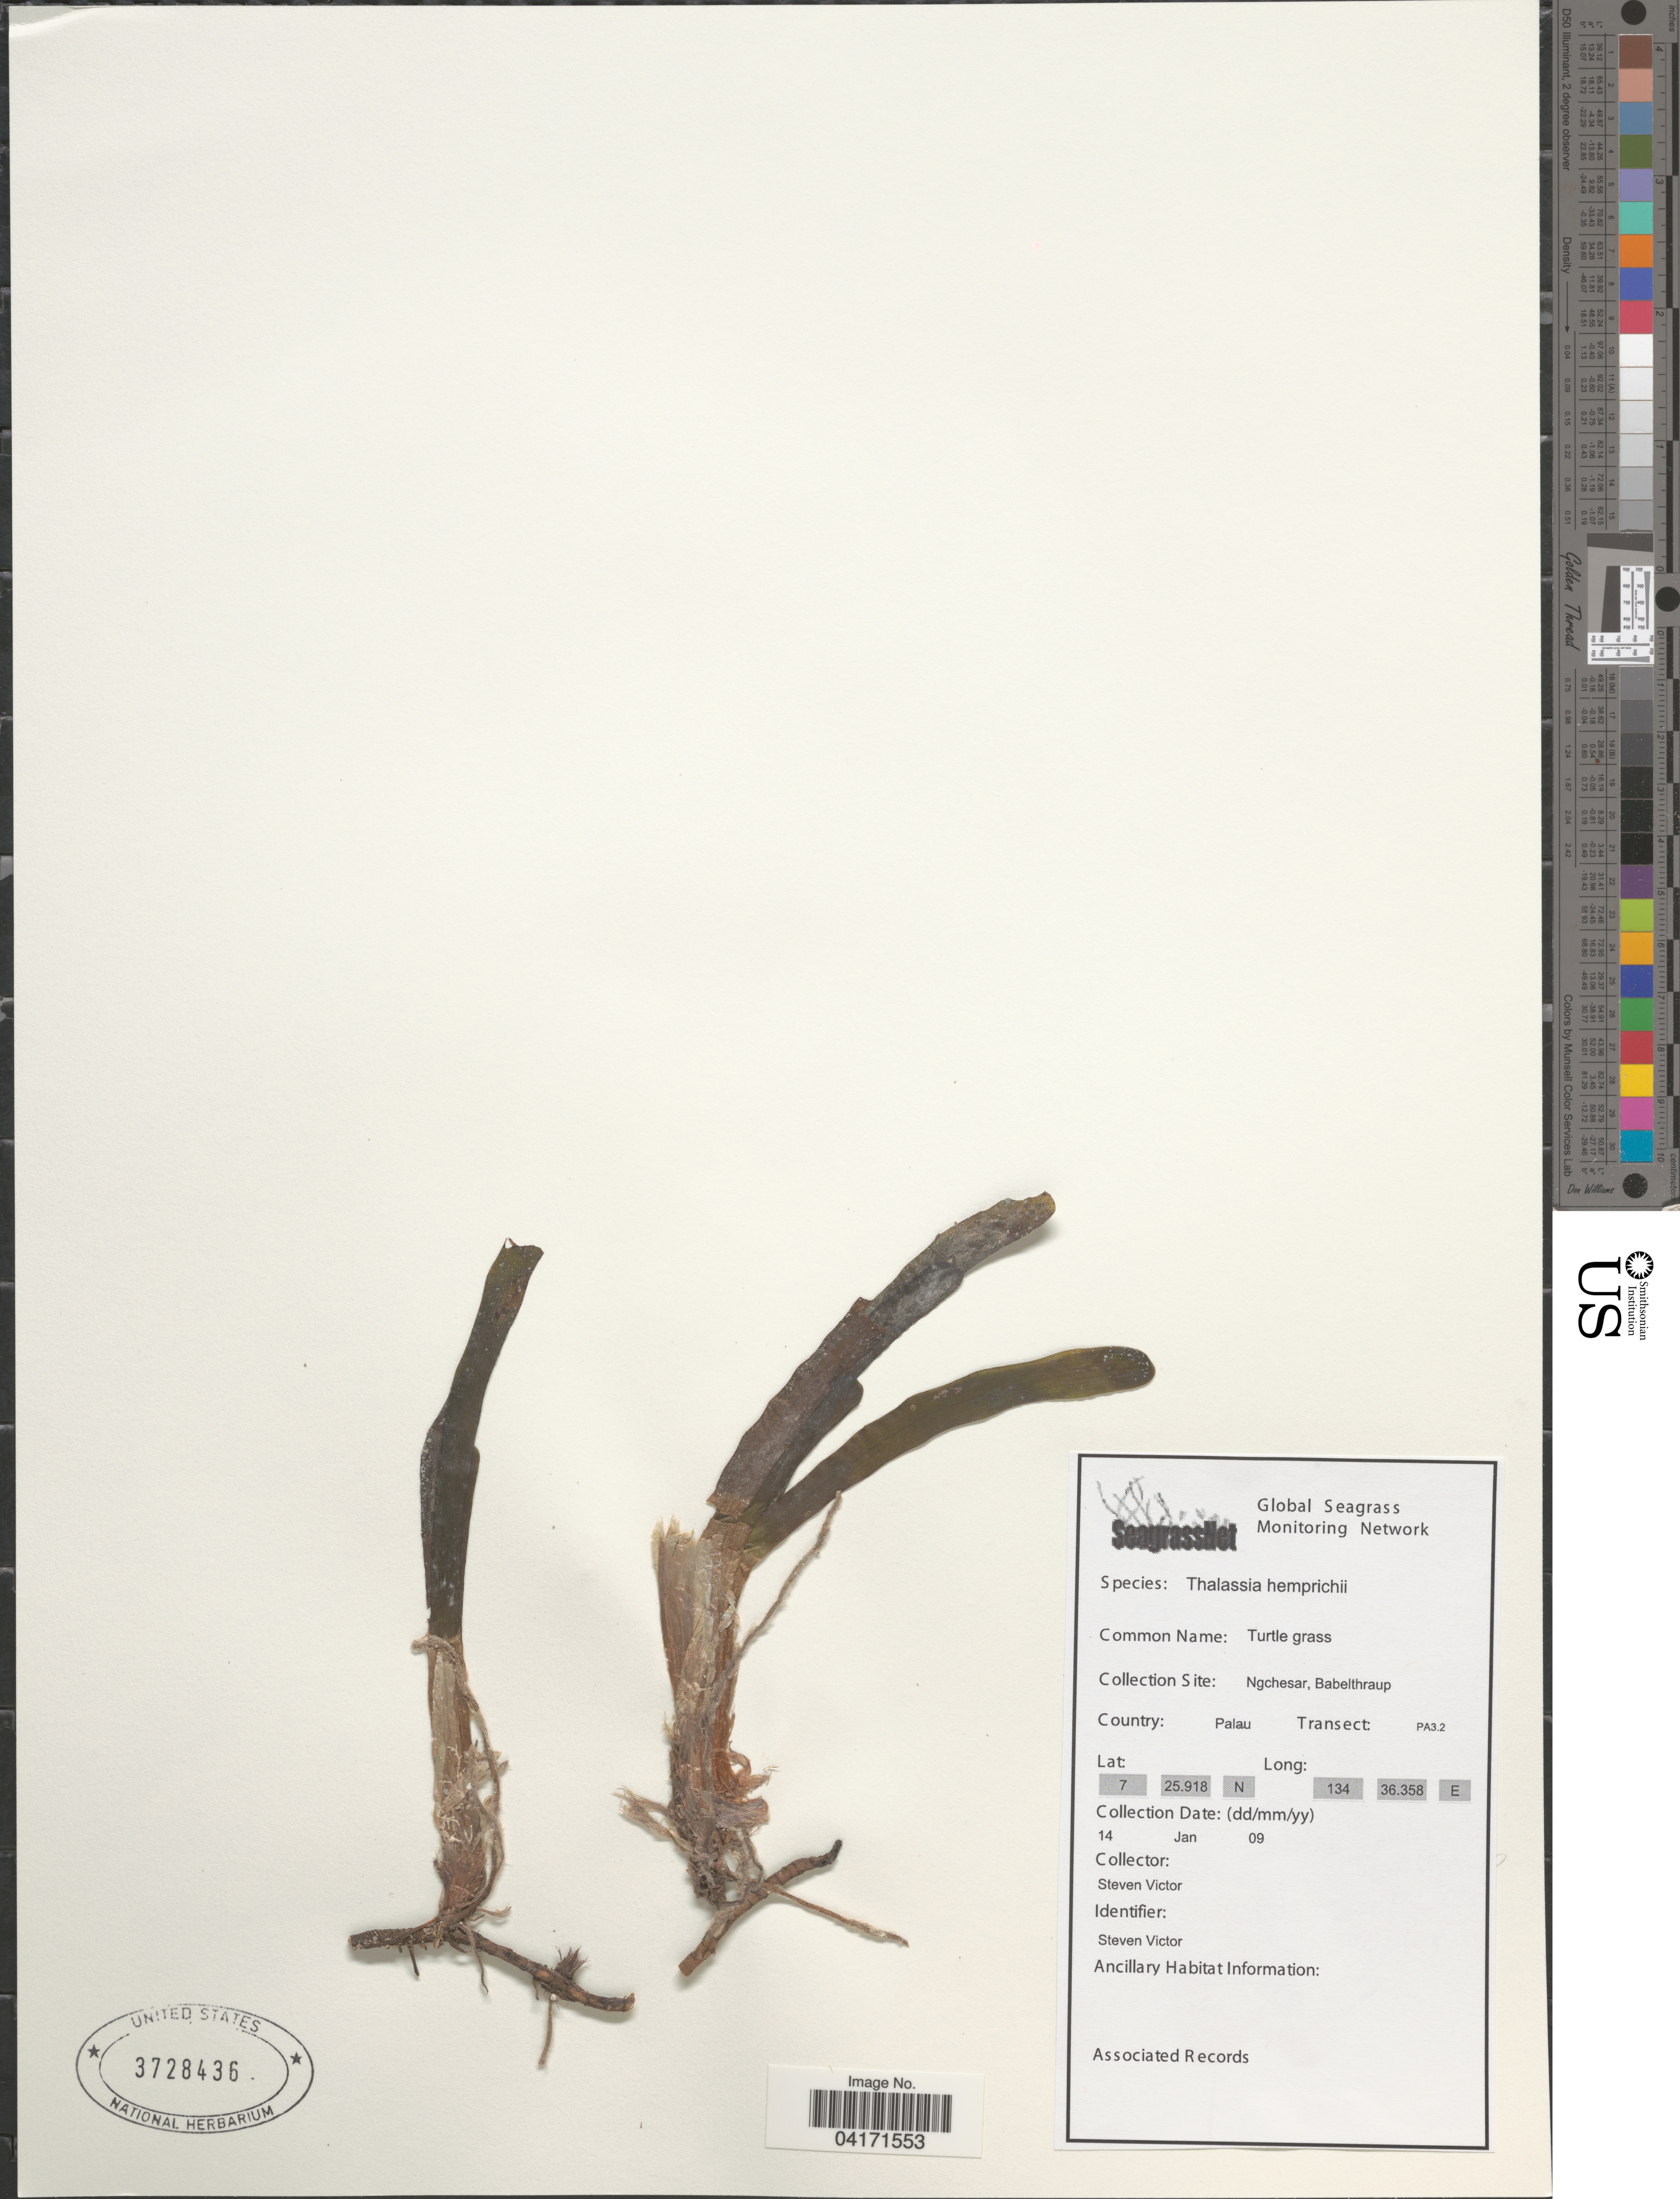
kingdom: Plantae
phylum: Tracheophyta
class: Liliopsida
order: Alismatales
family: Hydrocharitaceae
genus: Thalassia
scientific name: Thalassia hemprichii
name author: Asch.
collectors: S. Victor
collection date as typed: Transcribed d/m/y: 14/1/9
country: Palau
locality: Ngchesar, Babelthraup. Palau. Transect: PA3.2.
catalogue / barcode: US 3728436